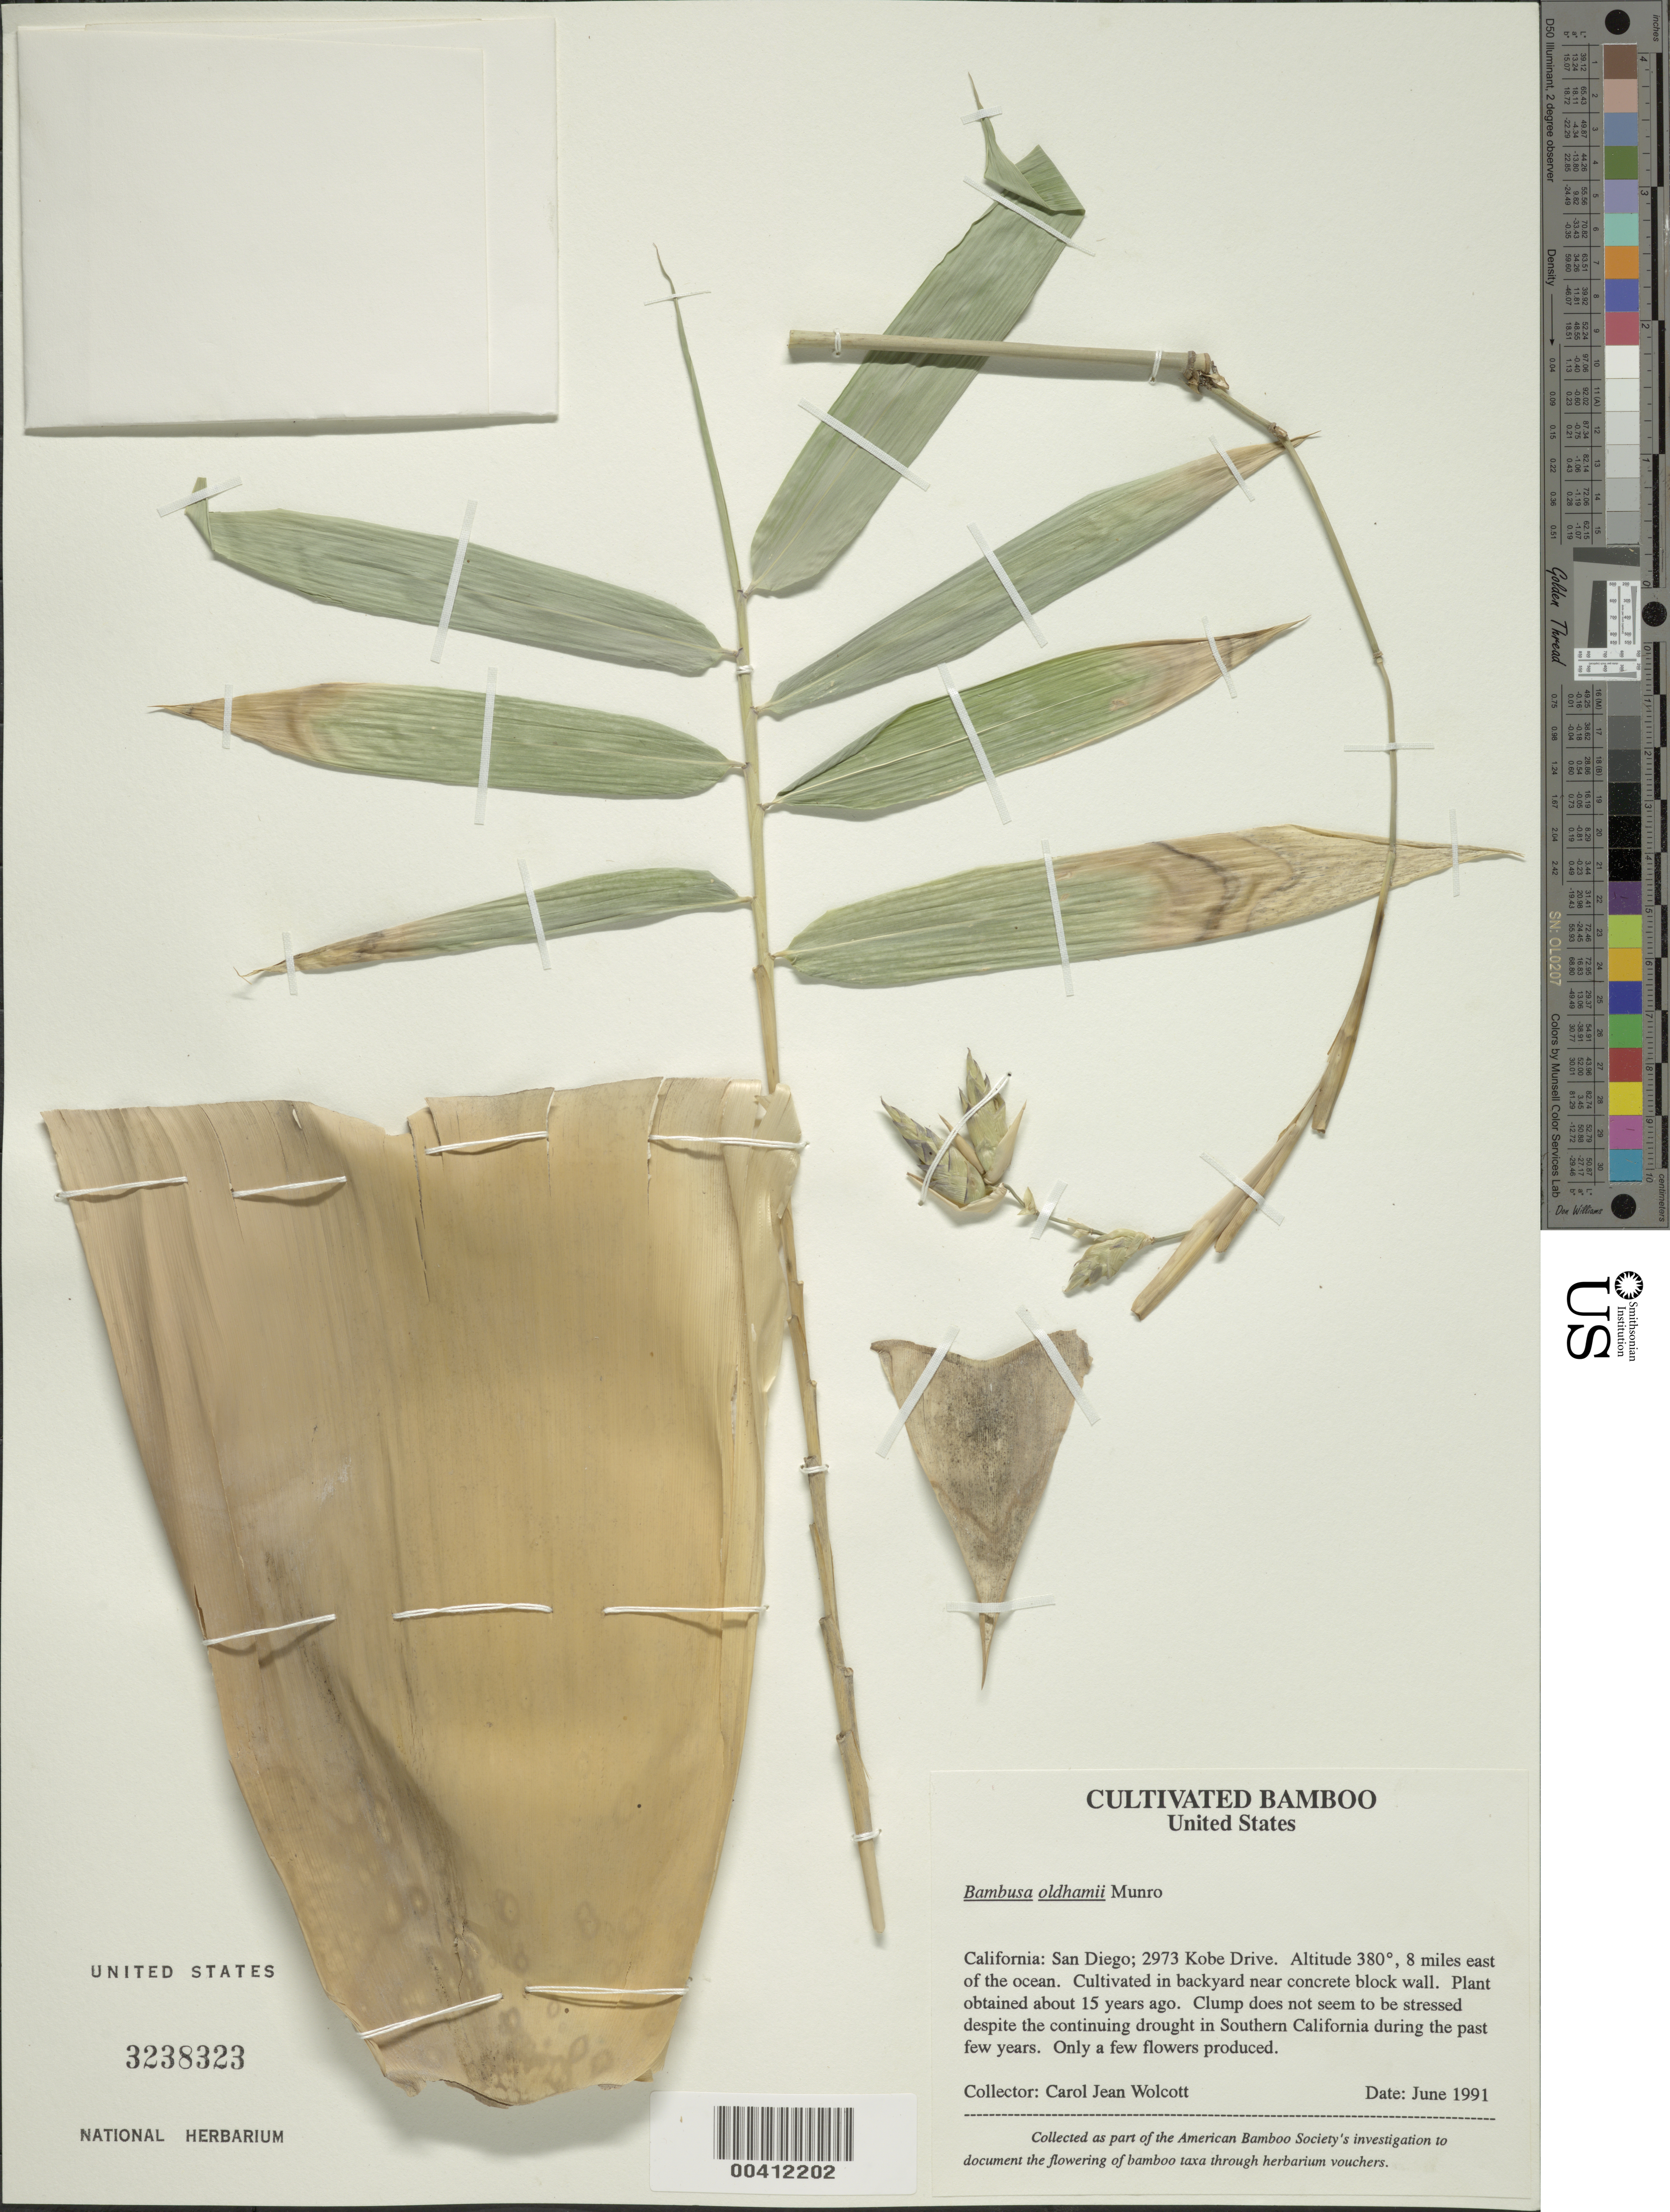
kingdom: Plantae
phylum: Tracheophyta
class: Liliopsida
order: Poales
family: Poaceae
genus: Bambusa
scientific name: Bambusa oldhamii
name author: Munro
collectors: C. Wolcott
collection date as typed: Jun 1991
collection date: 1991-06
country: United States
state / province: California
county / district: San Diego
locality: San diego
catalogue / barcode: US 3238323